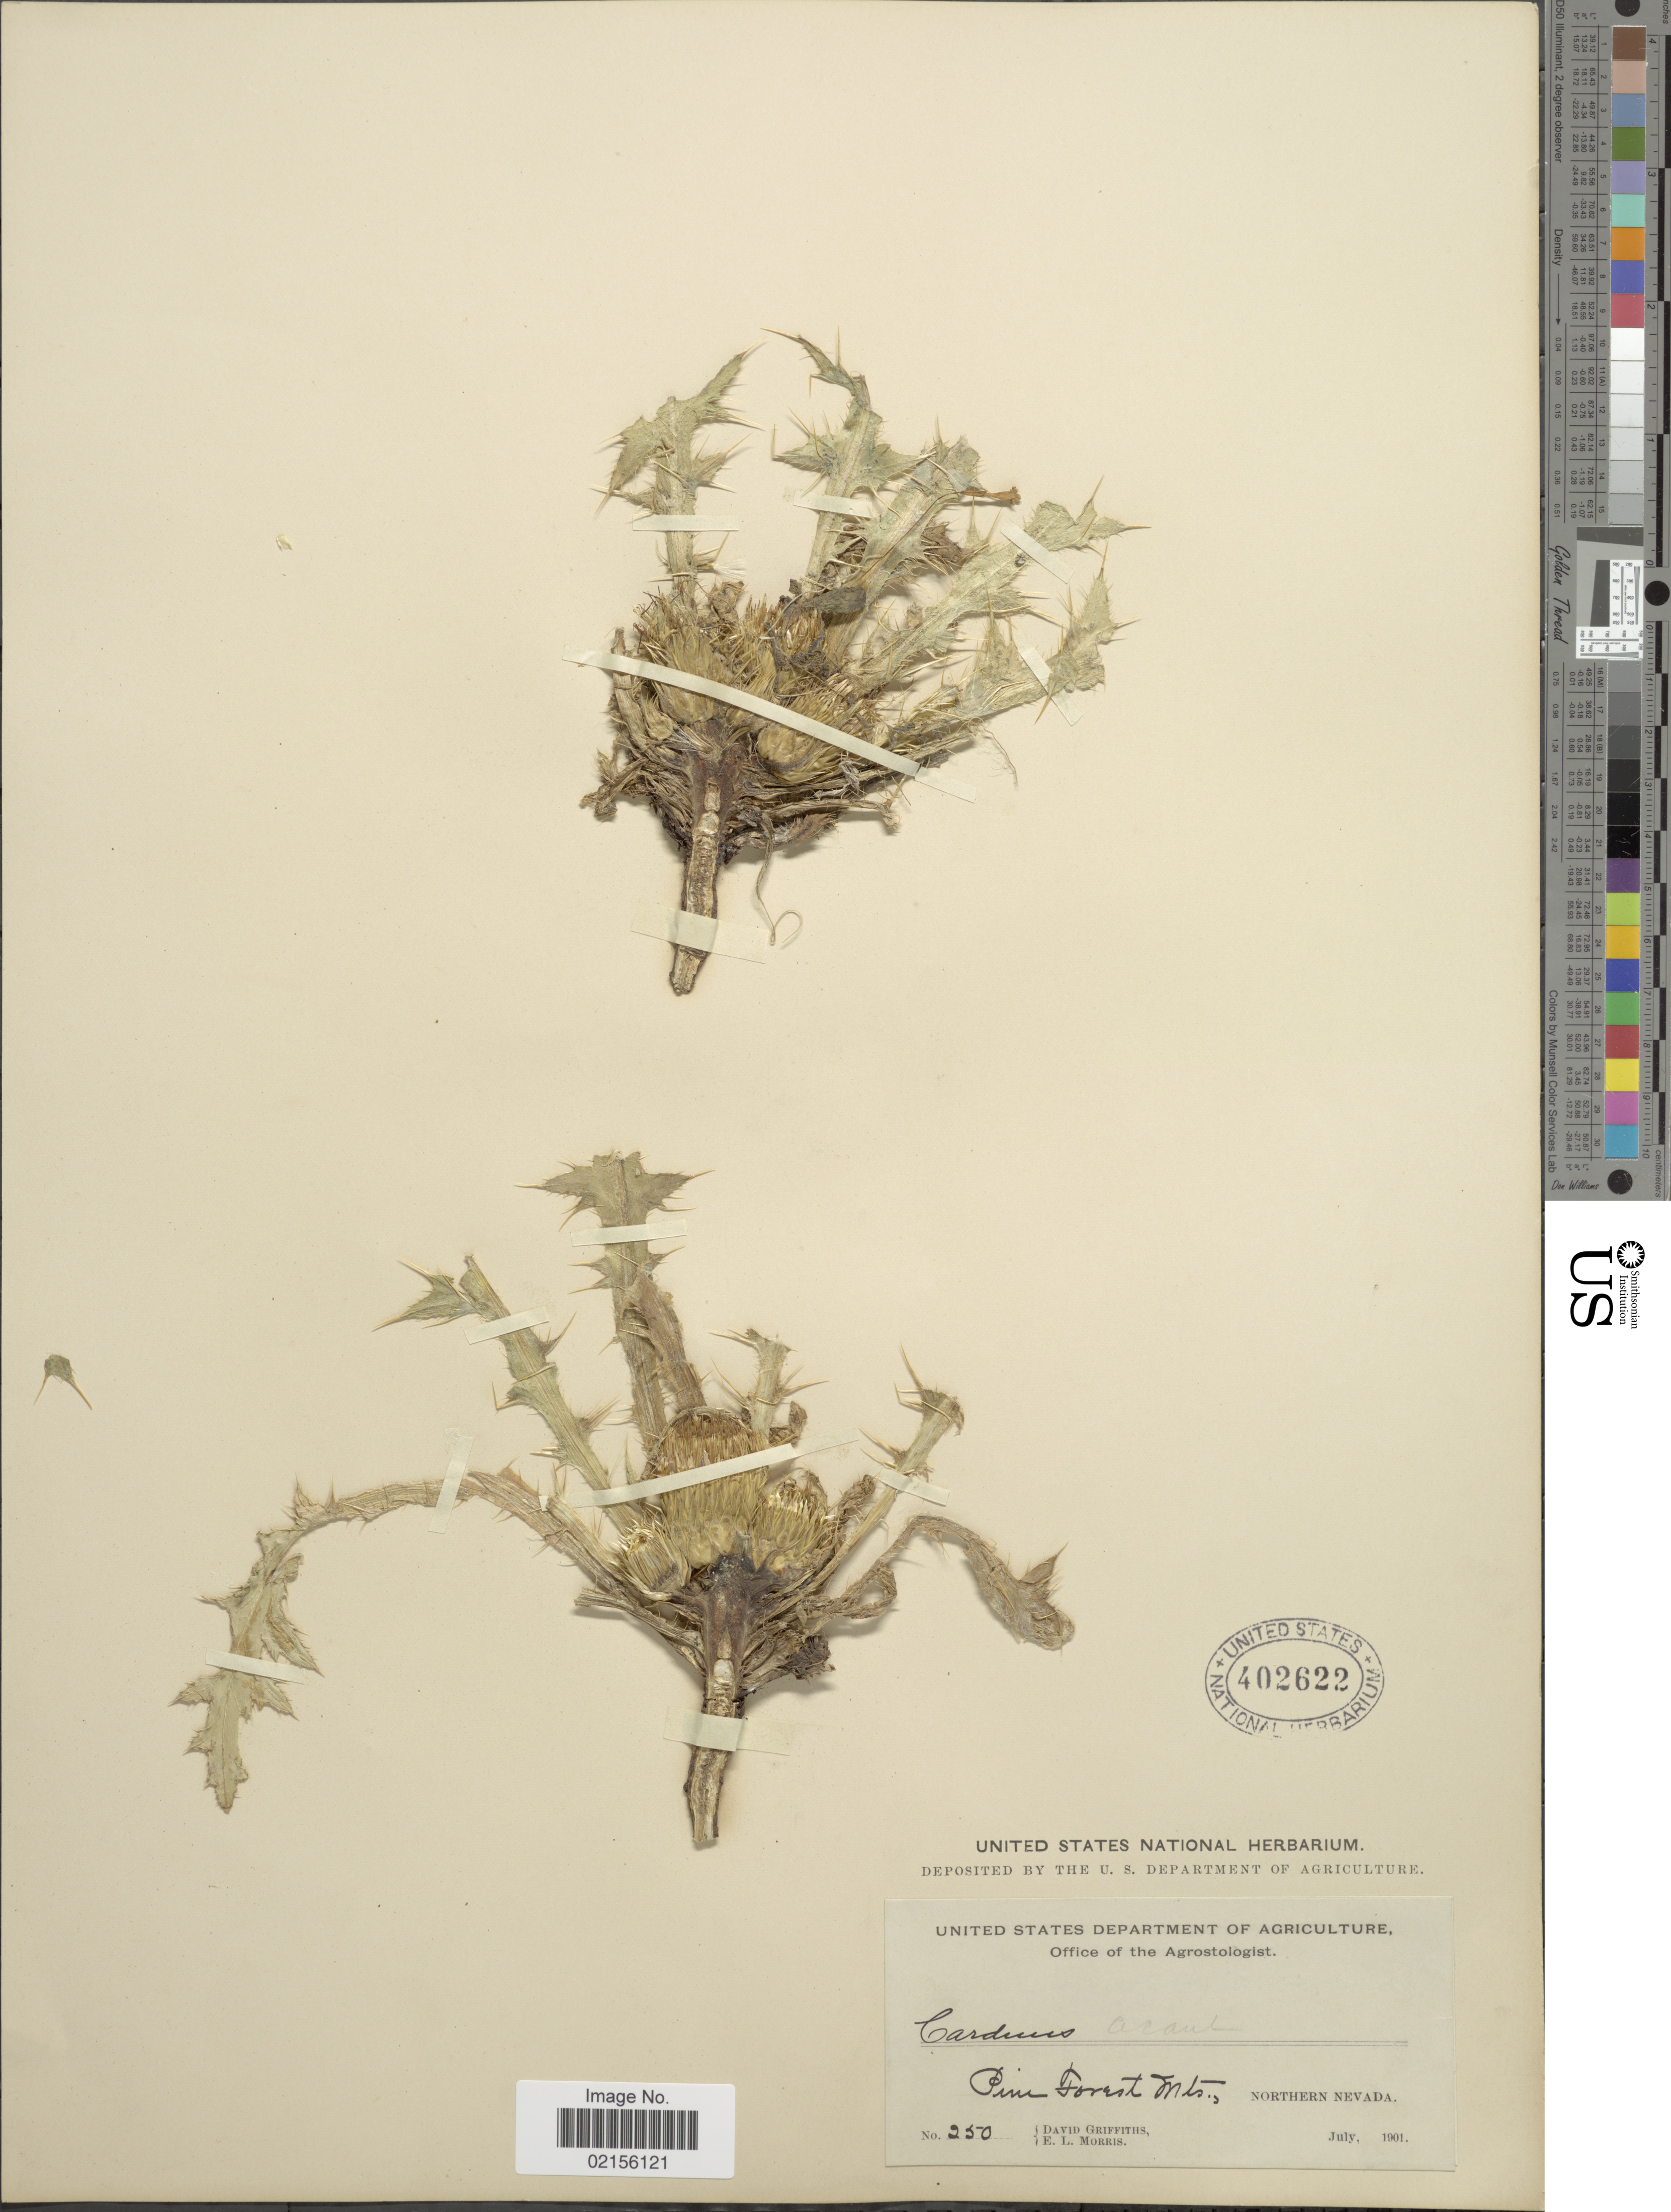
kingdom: Plantae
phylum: Tracheophyta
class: Magnoliopsida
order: Asterales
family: Asteraceae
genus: Cirsium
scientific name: Cirsium scariosum var. americanum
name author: (A. Gray) D.J. Keil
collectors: D. Griffiths & E. Morris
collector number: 250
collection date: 1901-07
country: United States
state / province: Nevada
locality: Pim Forest Mts., Northern Nevada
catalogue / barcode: US 402622